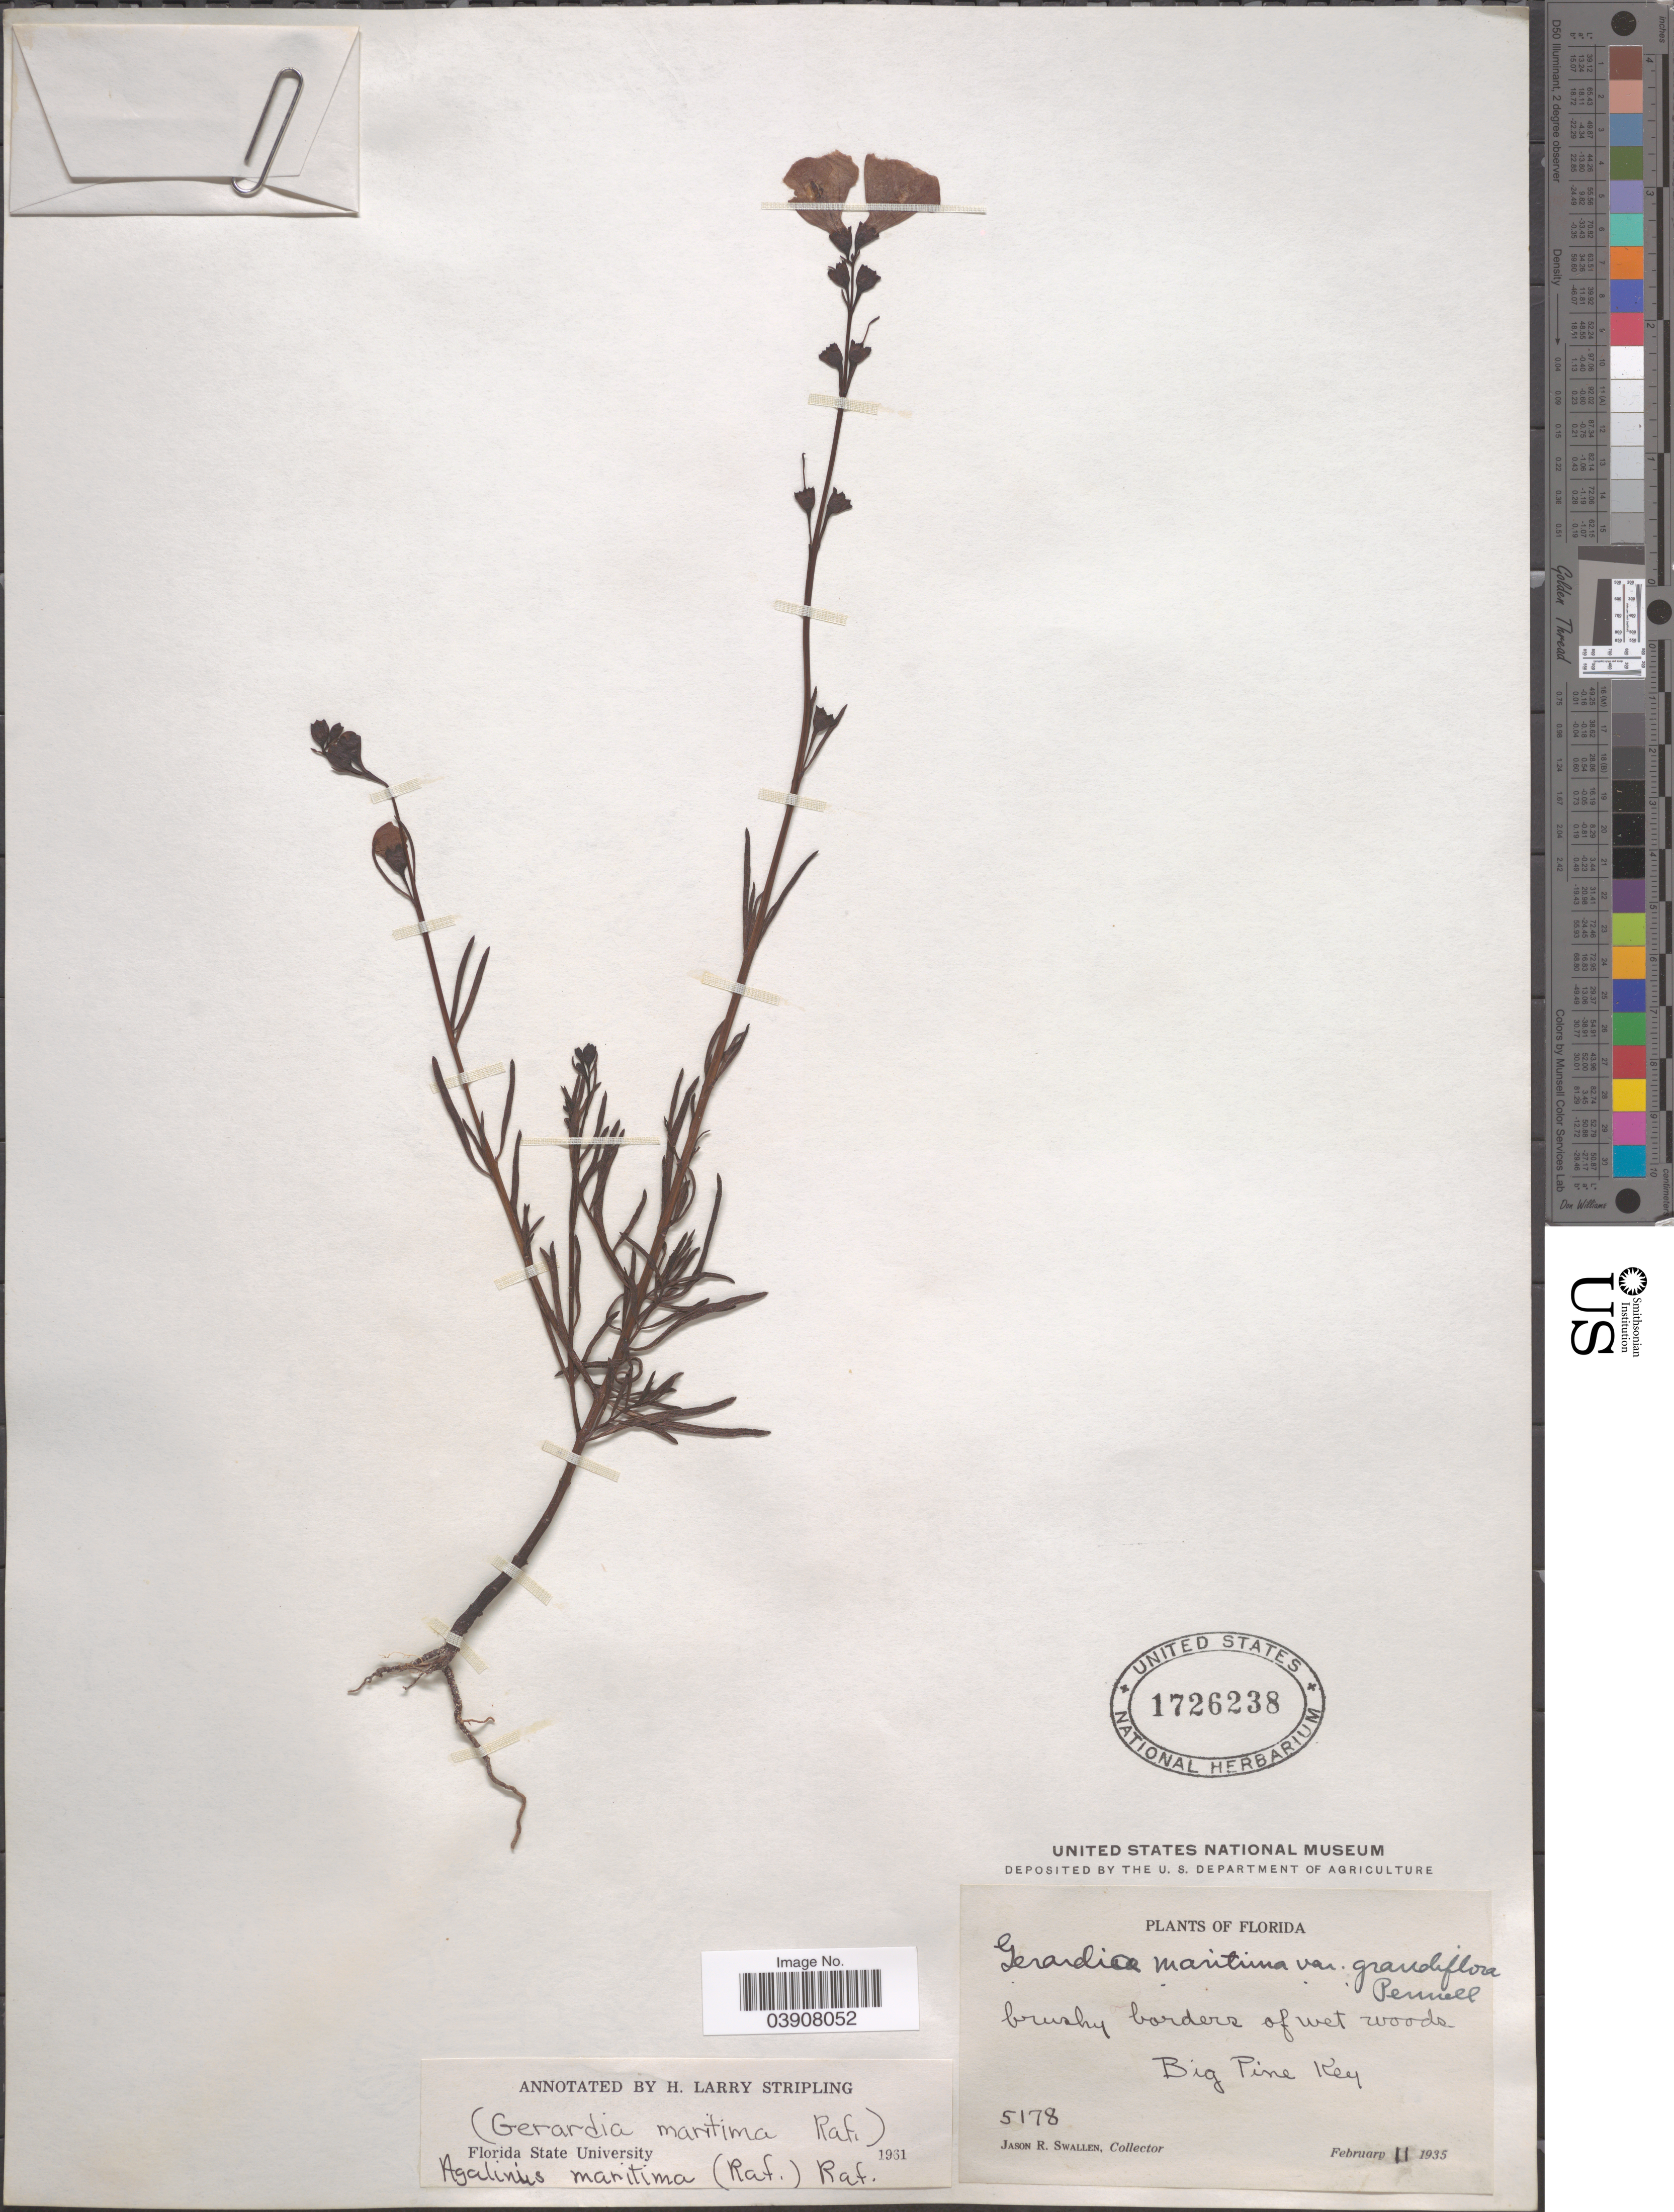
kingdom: Plantae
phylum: Tracheophyta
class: Magnoliopsida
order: Lamiales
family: Orobanchaceae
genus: Agalinis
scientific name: Agalinis maritima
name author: (Raf.) Raf.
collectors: J. R. Swallen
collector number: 5178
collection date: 1935-02-11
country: United States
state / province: Florida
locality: Big Pine Key.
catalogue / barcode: US 1726238